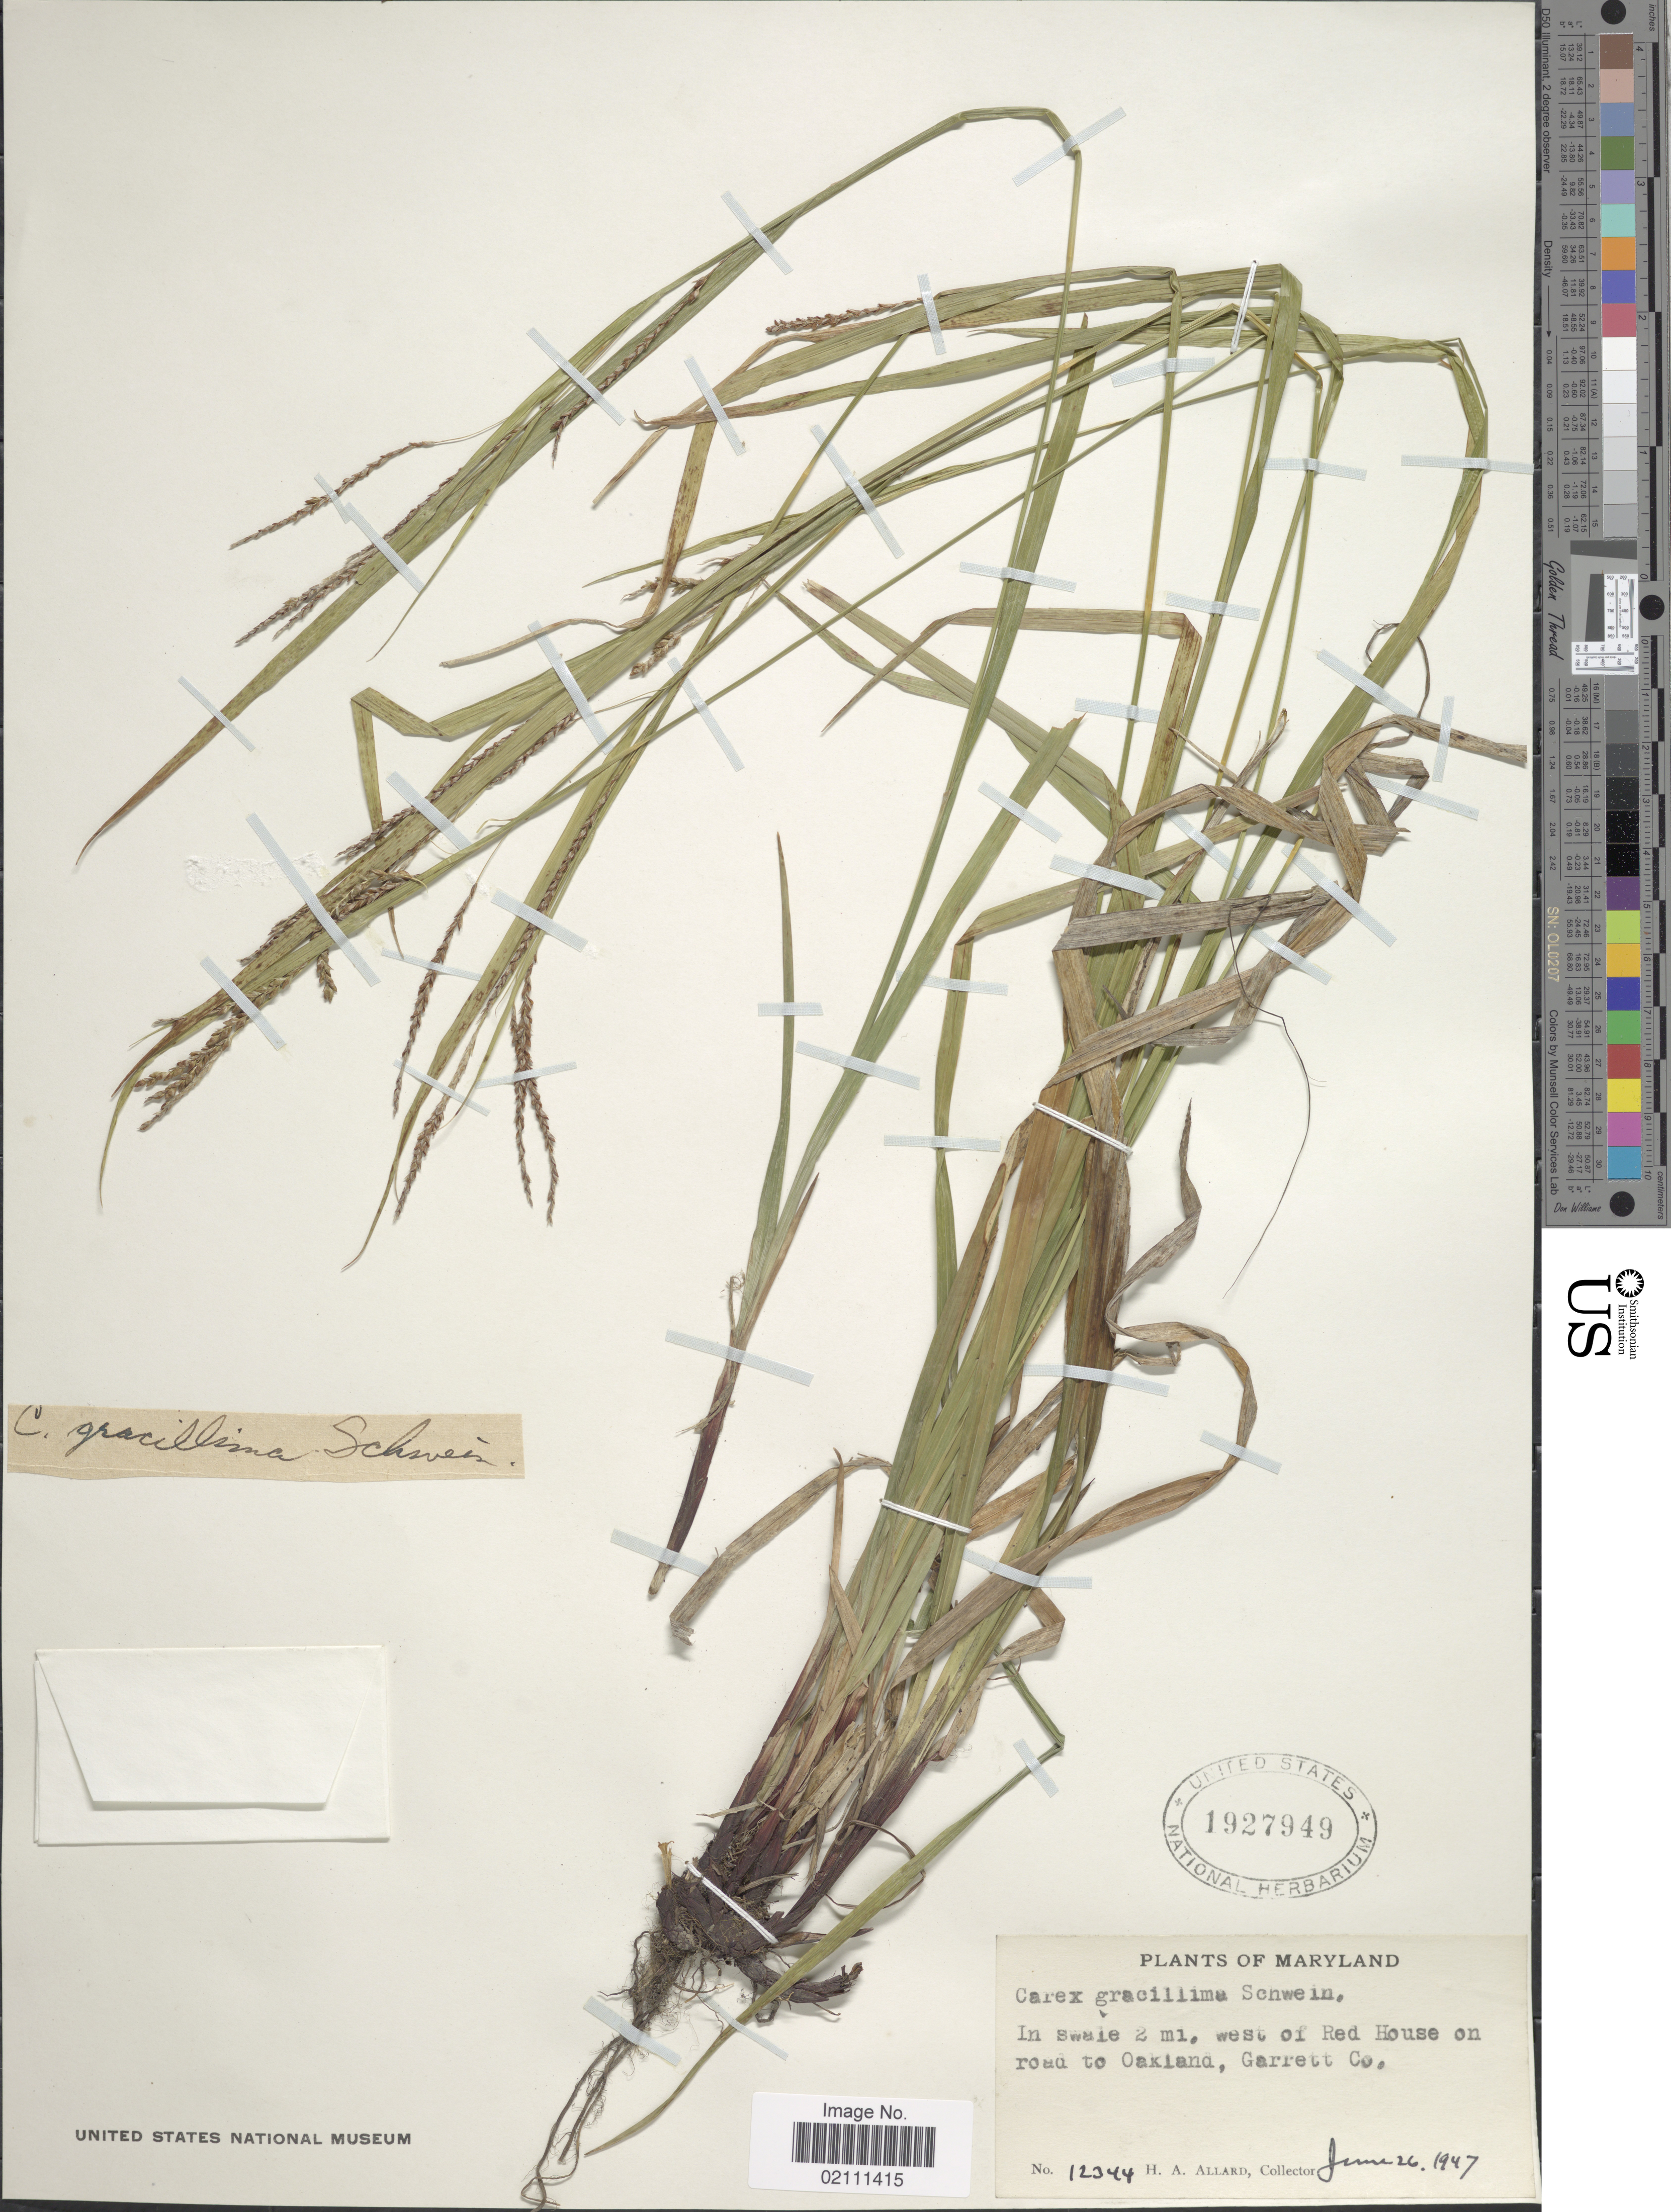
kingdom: Plantae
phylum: Tracheophyta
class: Liliopsida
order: Poales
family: Cyperaceae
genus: Carex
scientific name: Carex gracillima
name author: Schwein.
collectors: H. A. Allard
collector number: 12344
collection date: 1947-06-26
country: United States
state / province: Maryland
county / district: Garrett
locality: In swale 2 mi. west of Red House on road to Oakland, Garrett Co.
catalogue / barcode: US 1927949